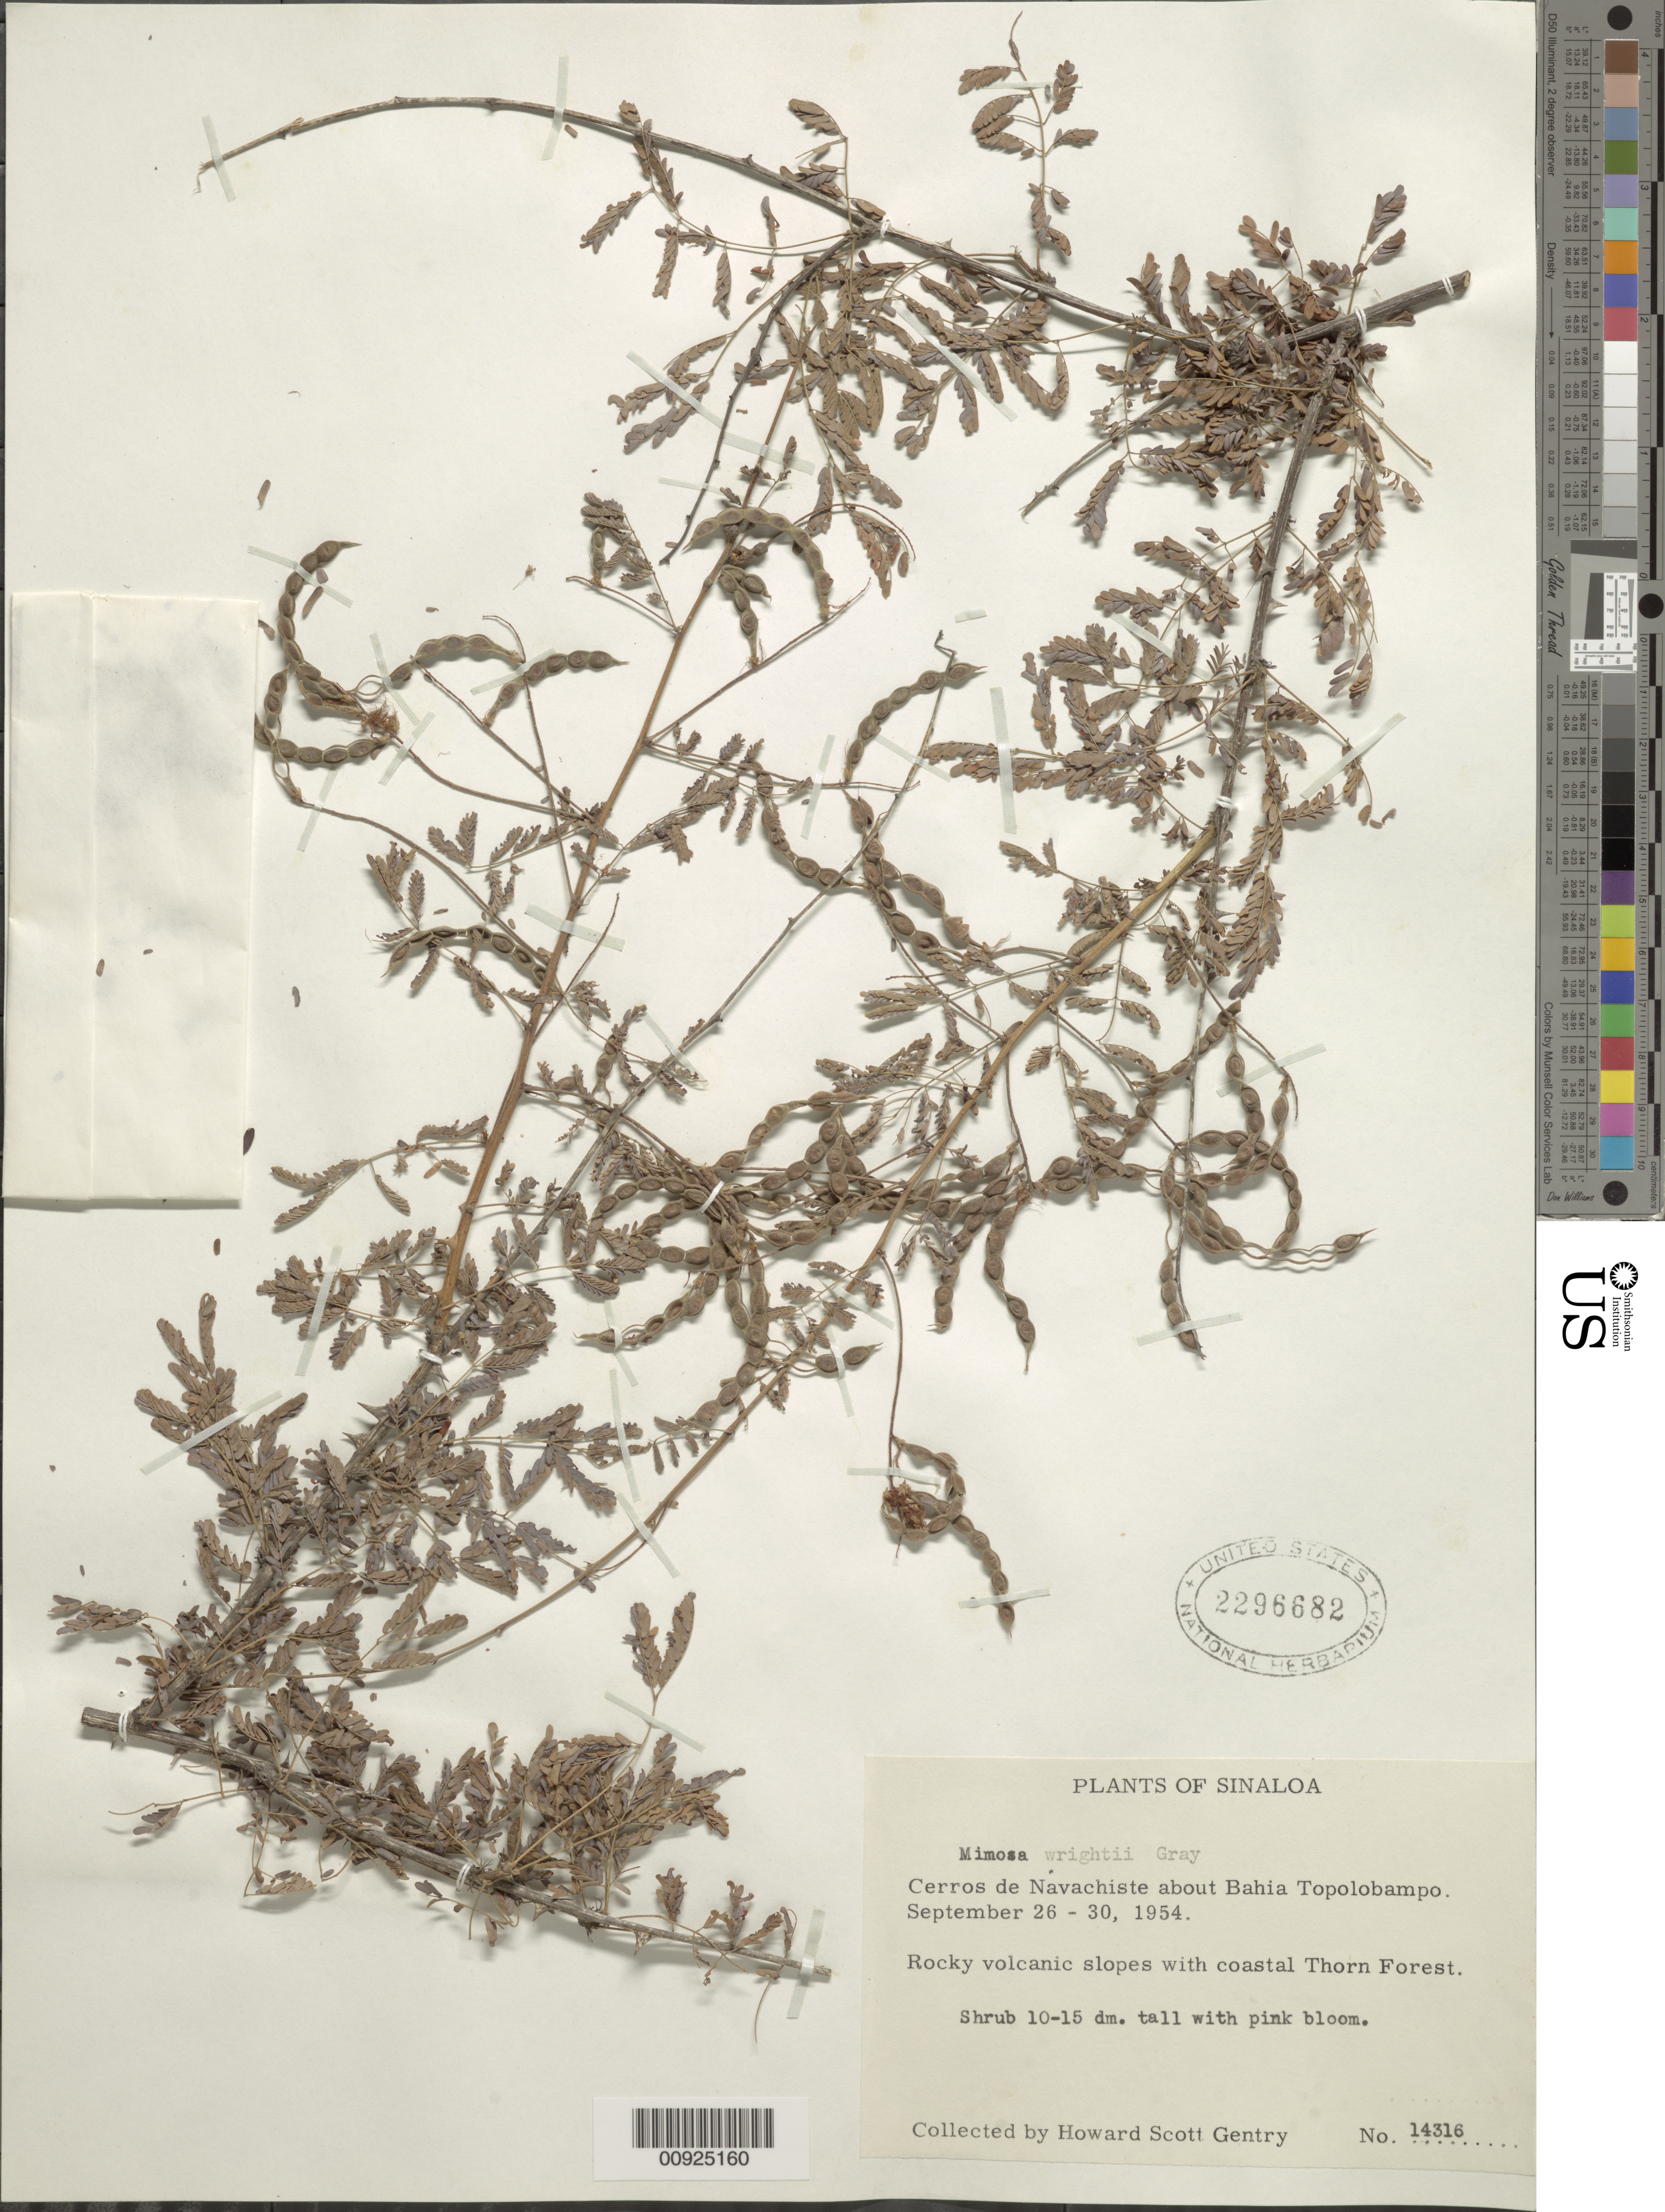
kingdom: Plantae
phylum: Tracheophyta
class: Magnoliopsida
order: Fabales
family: Fabaceae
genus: Mimosa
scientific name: Mimosa wrightii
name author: A. Gray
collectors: H. S. Gentry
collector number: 14316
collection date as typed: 26 Sep 1954 to 30 Sep 1954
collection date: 1954-09-26/1954-09-30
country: Mexico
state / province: Sinaloa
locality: Cerros de Navachiste about Bahía Topolobampo.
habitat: Rocky volcanic slopes with coastal Thorn Forest.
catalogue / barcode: US 2296682